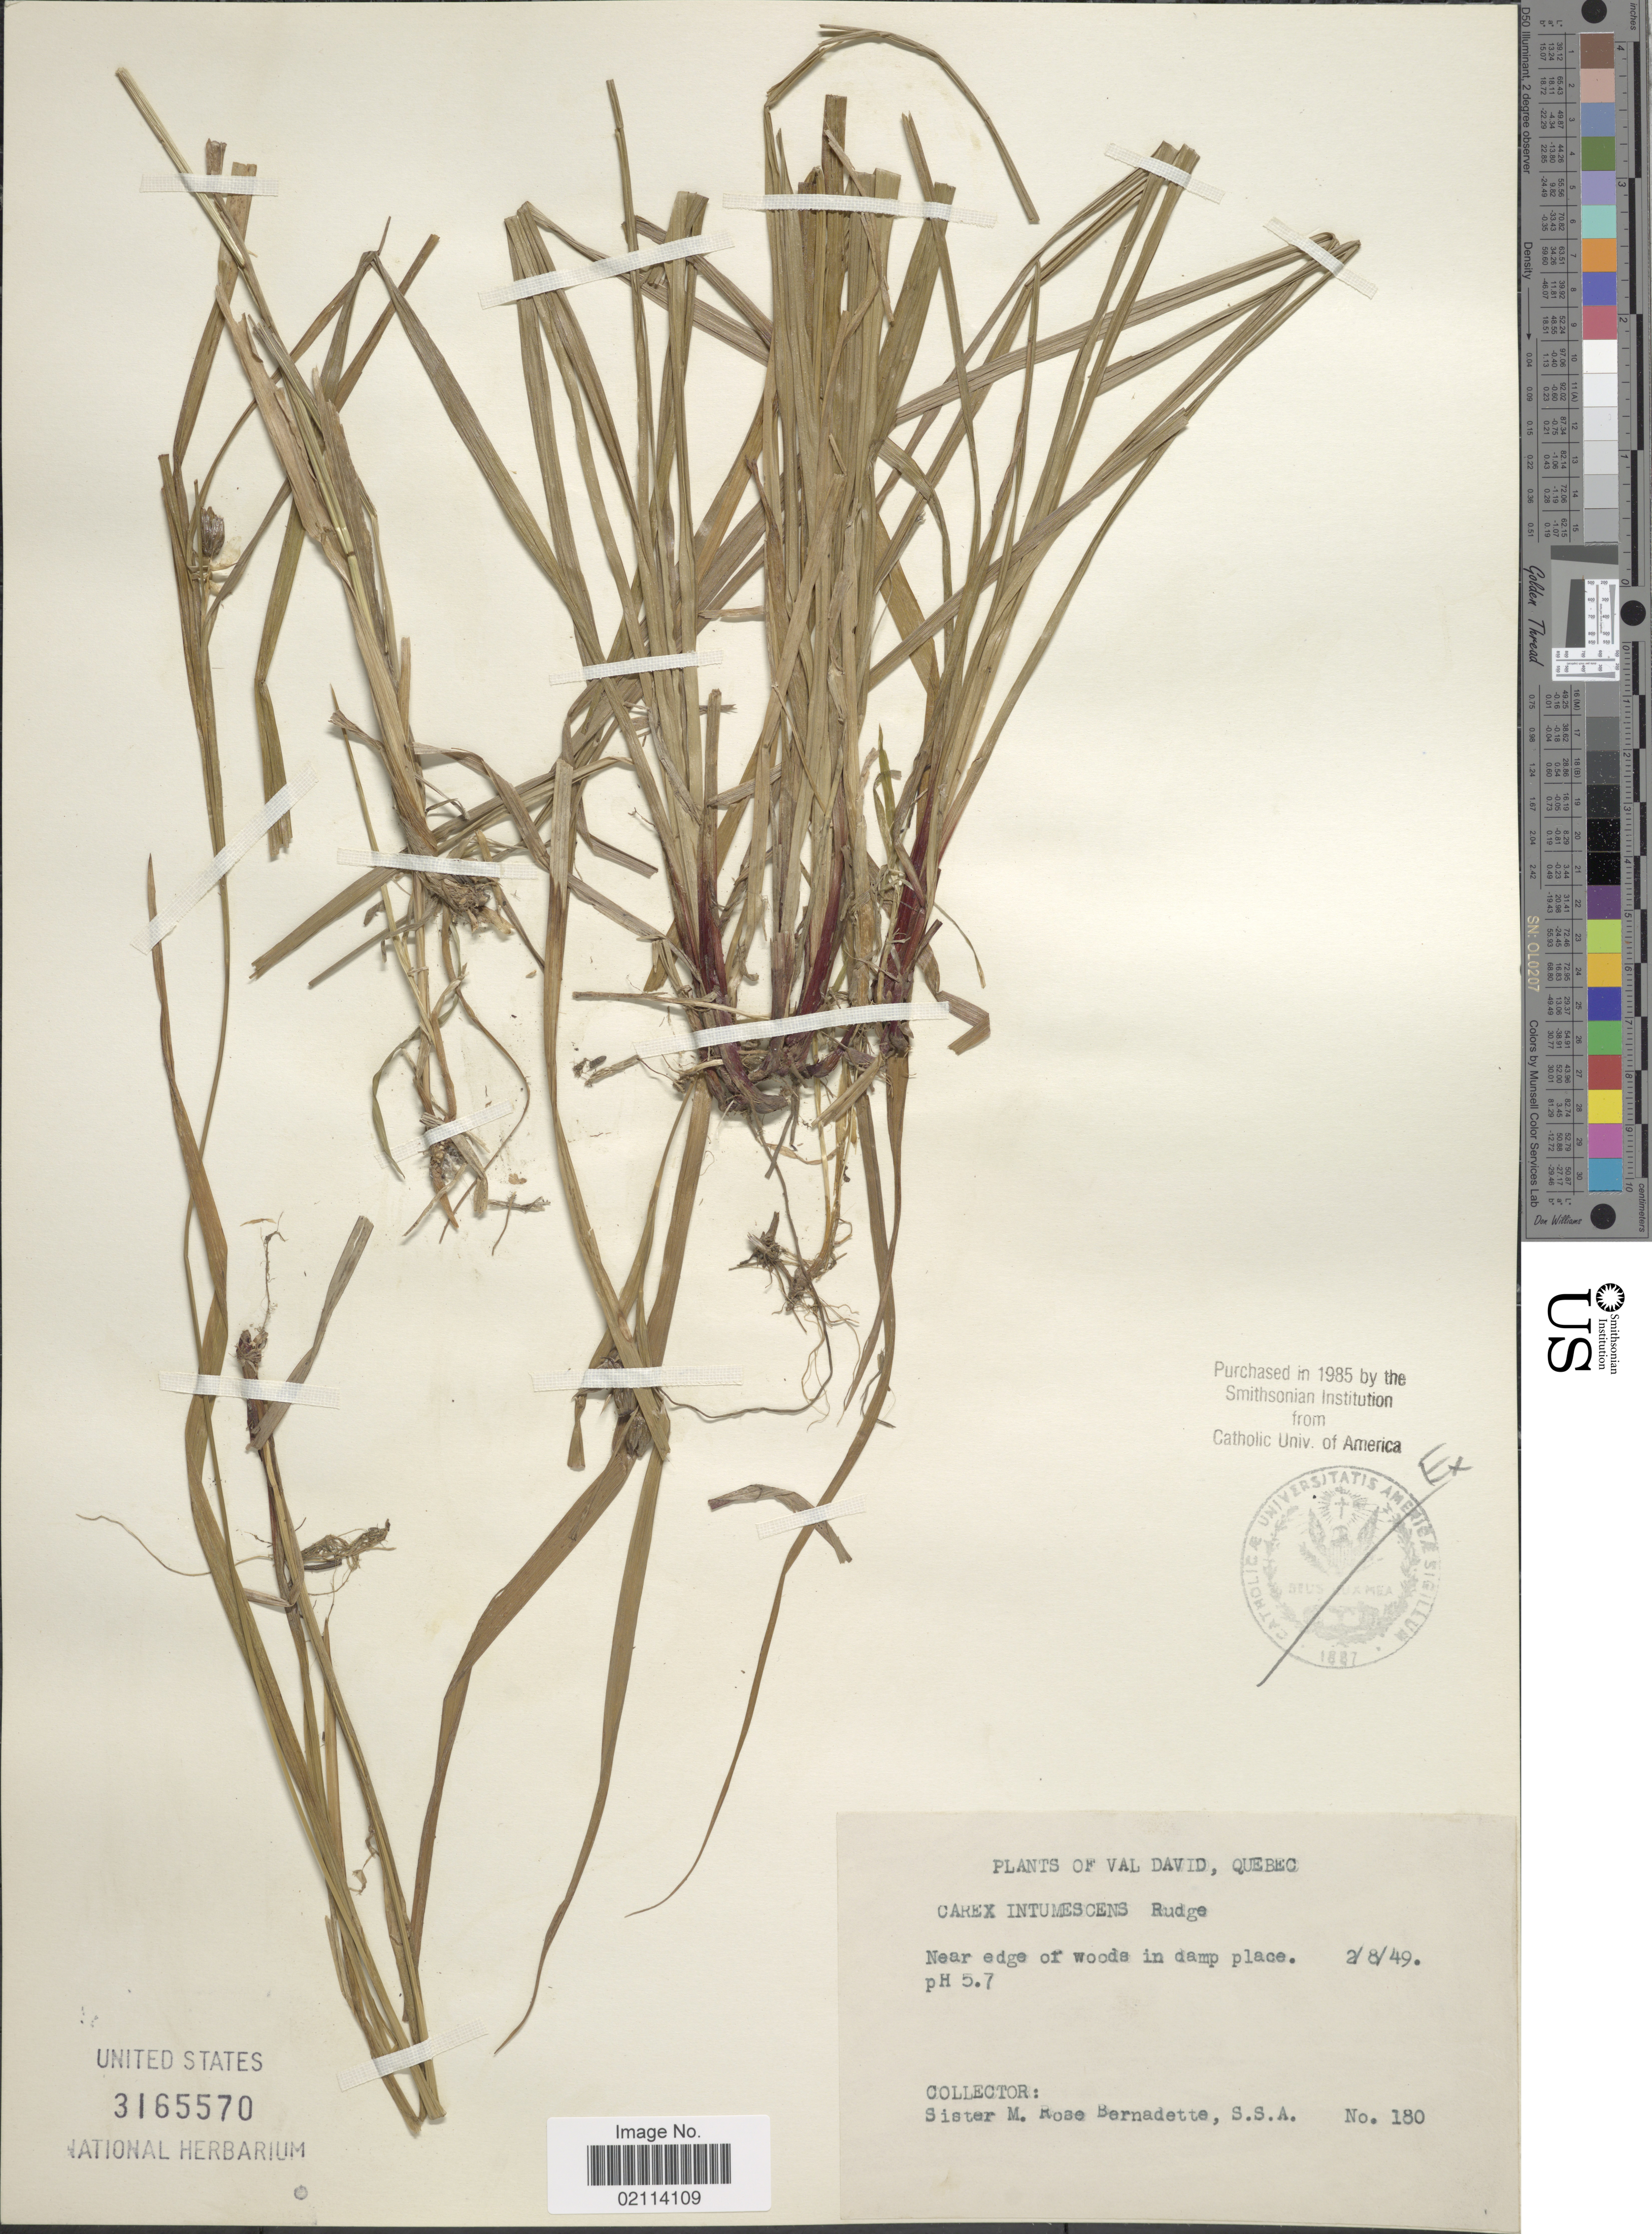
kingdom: Plantae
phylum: Tracheophyta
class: Liliopsida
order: Poales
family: Cyperaceae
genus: Carex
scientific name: Carex intumescens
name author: Rudge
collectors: M. Bernadette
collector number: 180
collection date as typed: Transcribed d/m/y: 2/8/49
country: Canada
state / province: Quebec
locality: Val David, near edge of woods in damp place.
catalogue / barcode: US 3165570